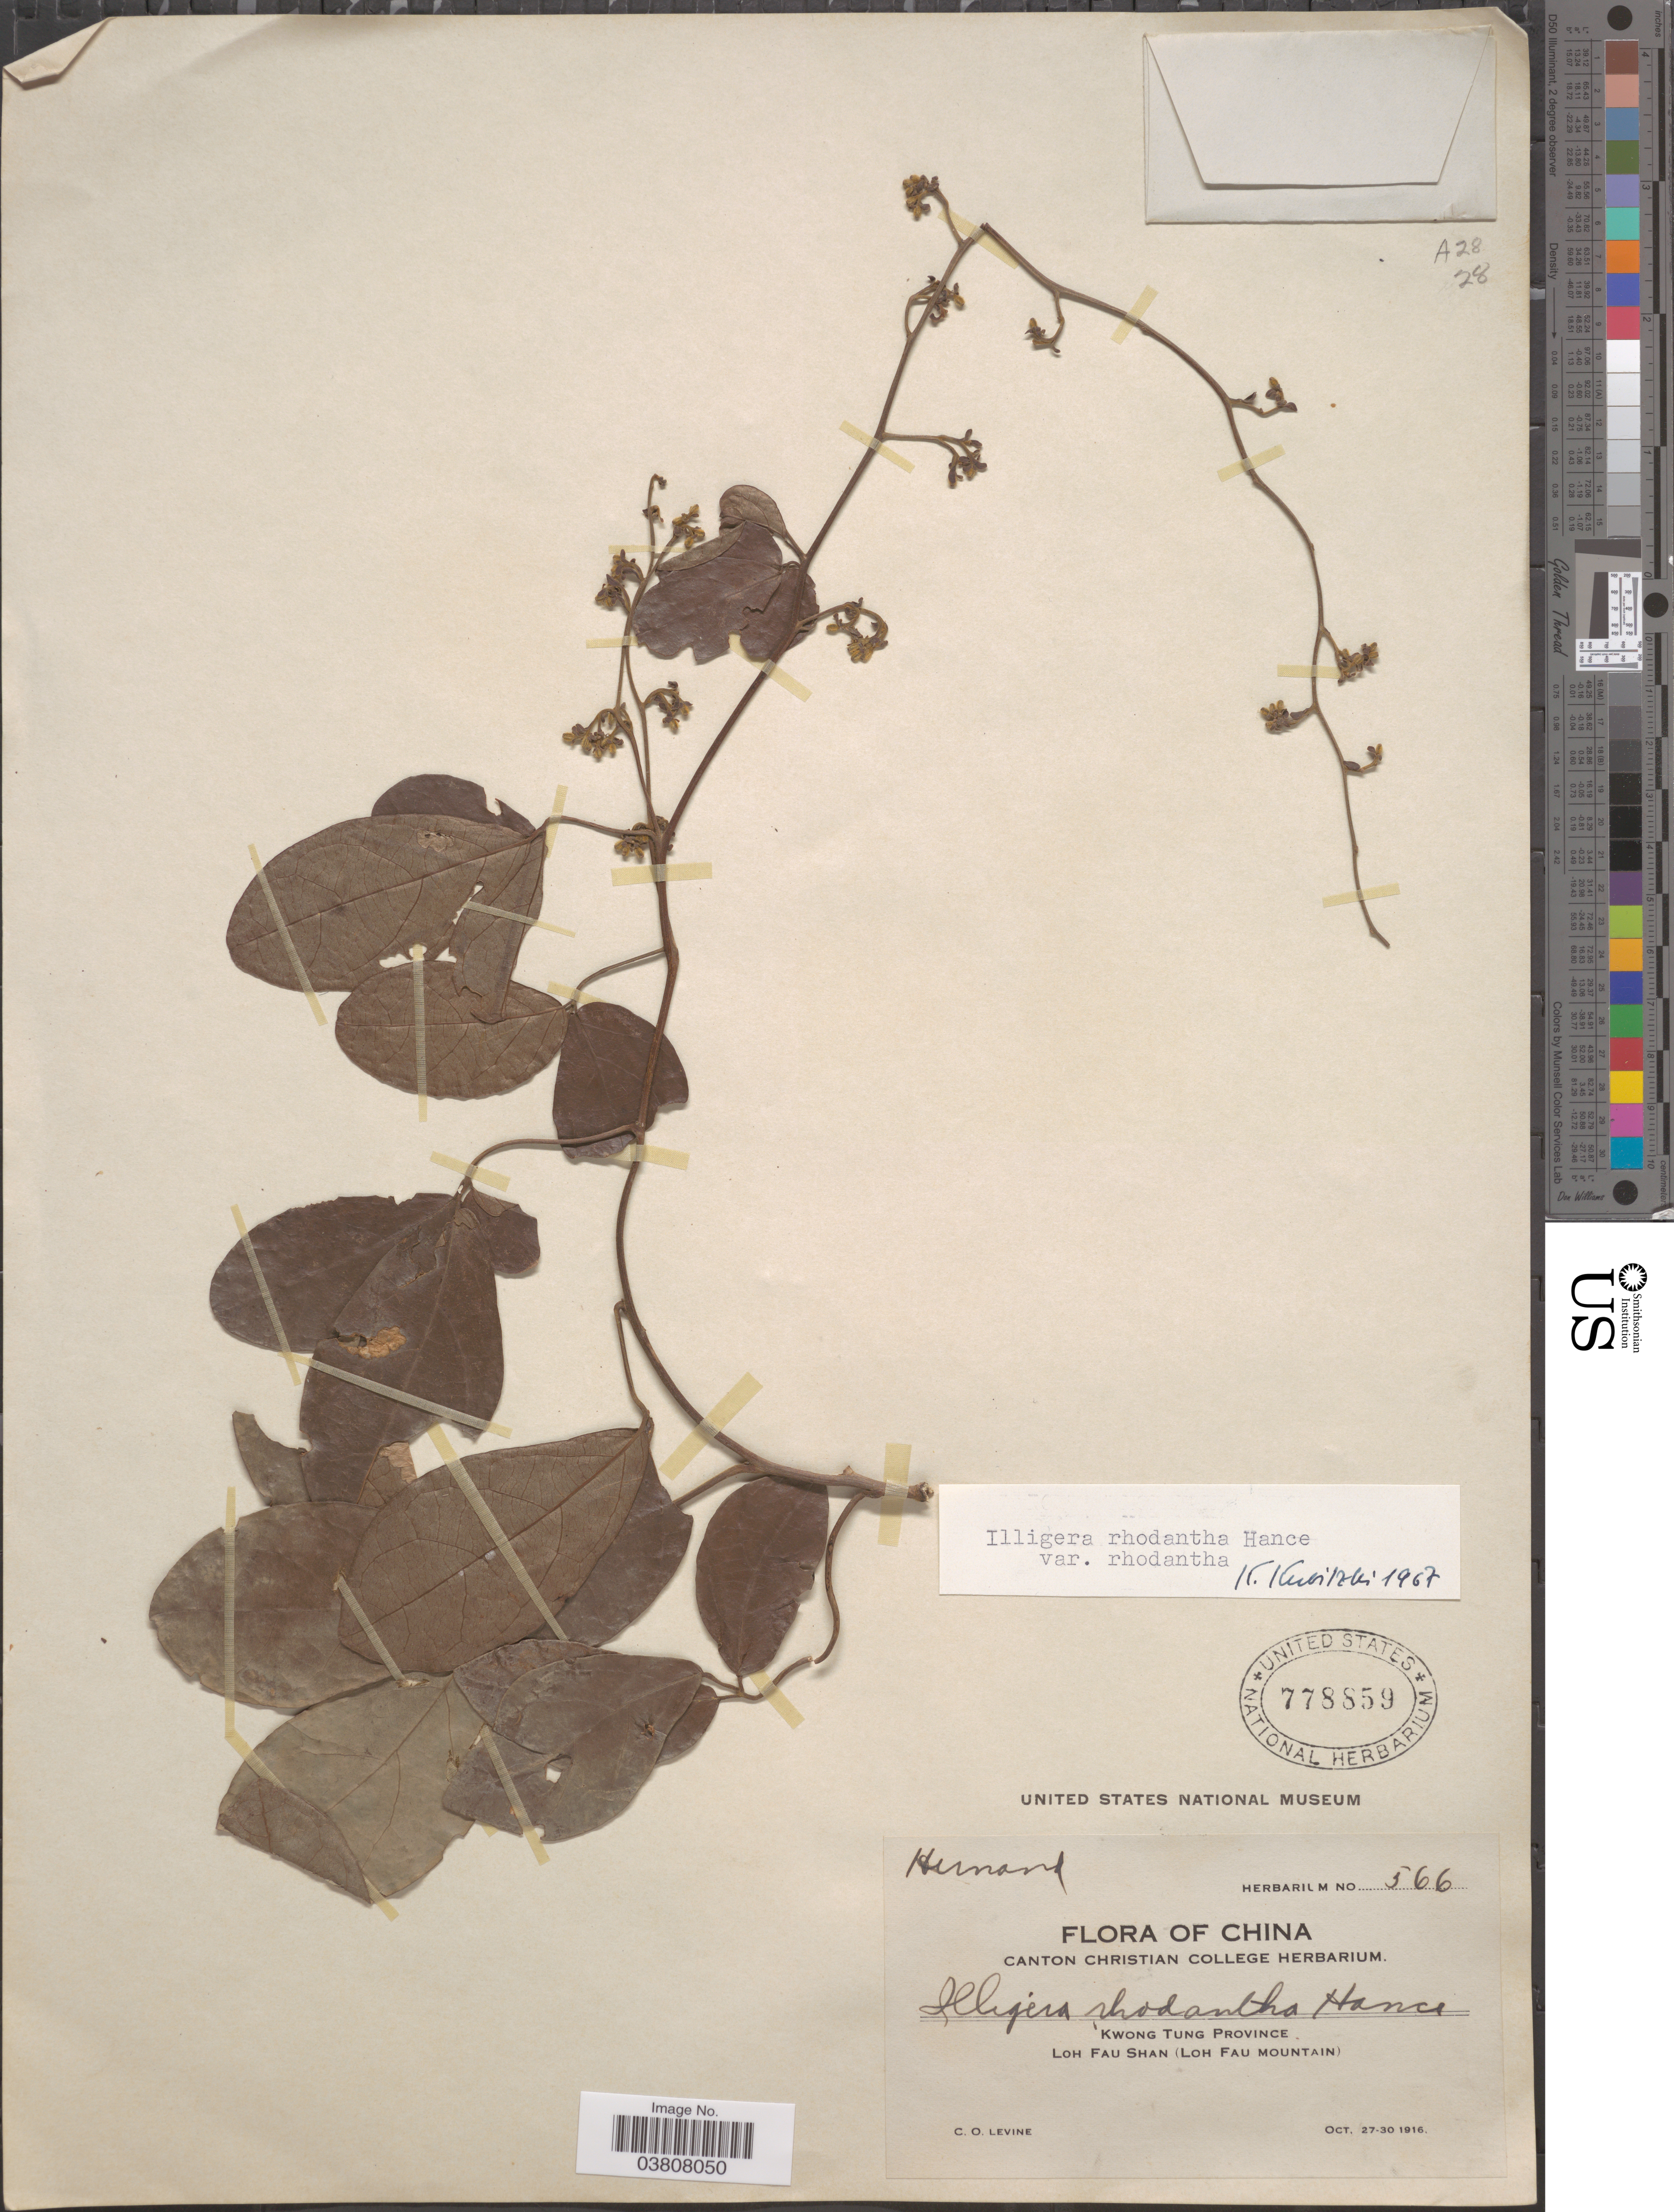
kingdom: Plantae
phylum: Tracheophyta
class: Magnoliopsida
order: Laurales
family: Hernandiaceae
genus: Illigera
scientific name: Illigera rhodantha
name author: Hance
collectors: C. O. Levine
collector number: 566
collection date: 1916-10-27/1916-10-30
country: China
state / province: Guangdong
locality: Kwong Tung Province. Loh Fau Shan (Loh Fau Mountain).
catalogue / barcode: US 778859